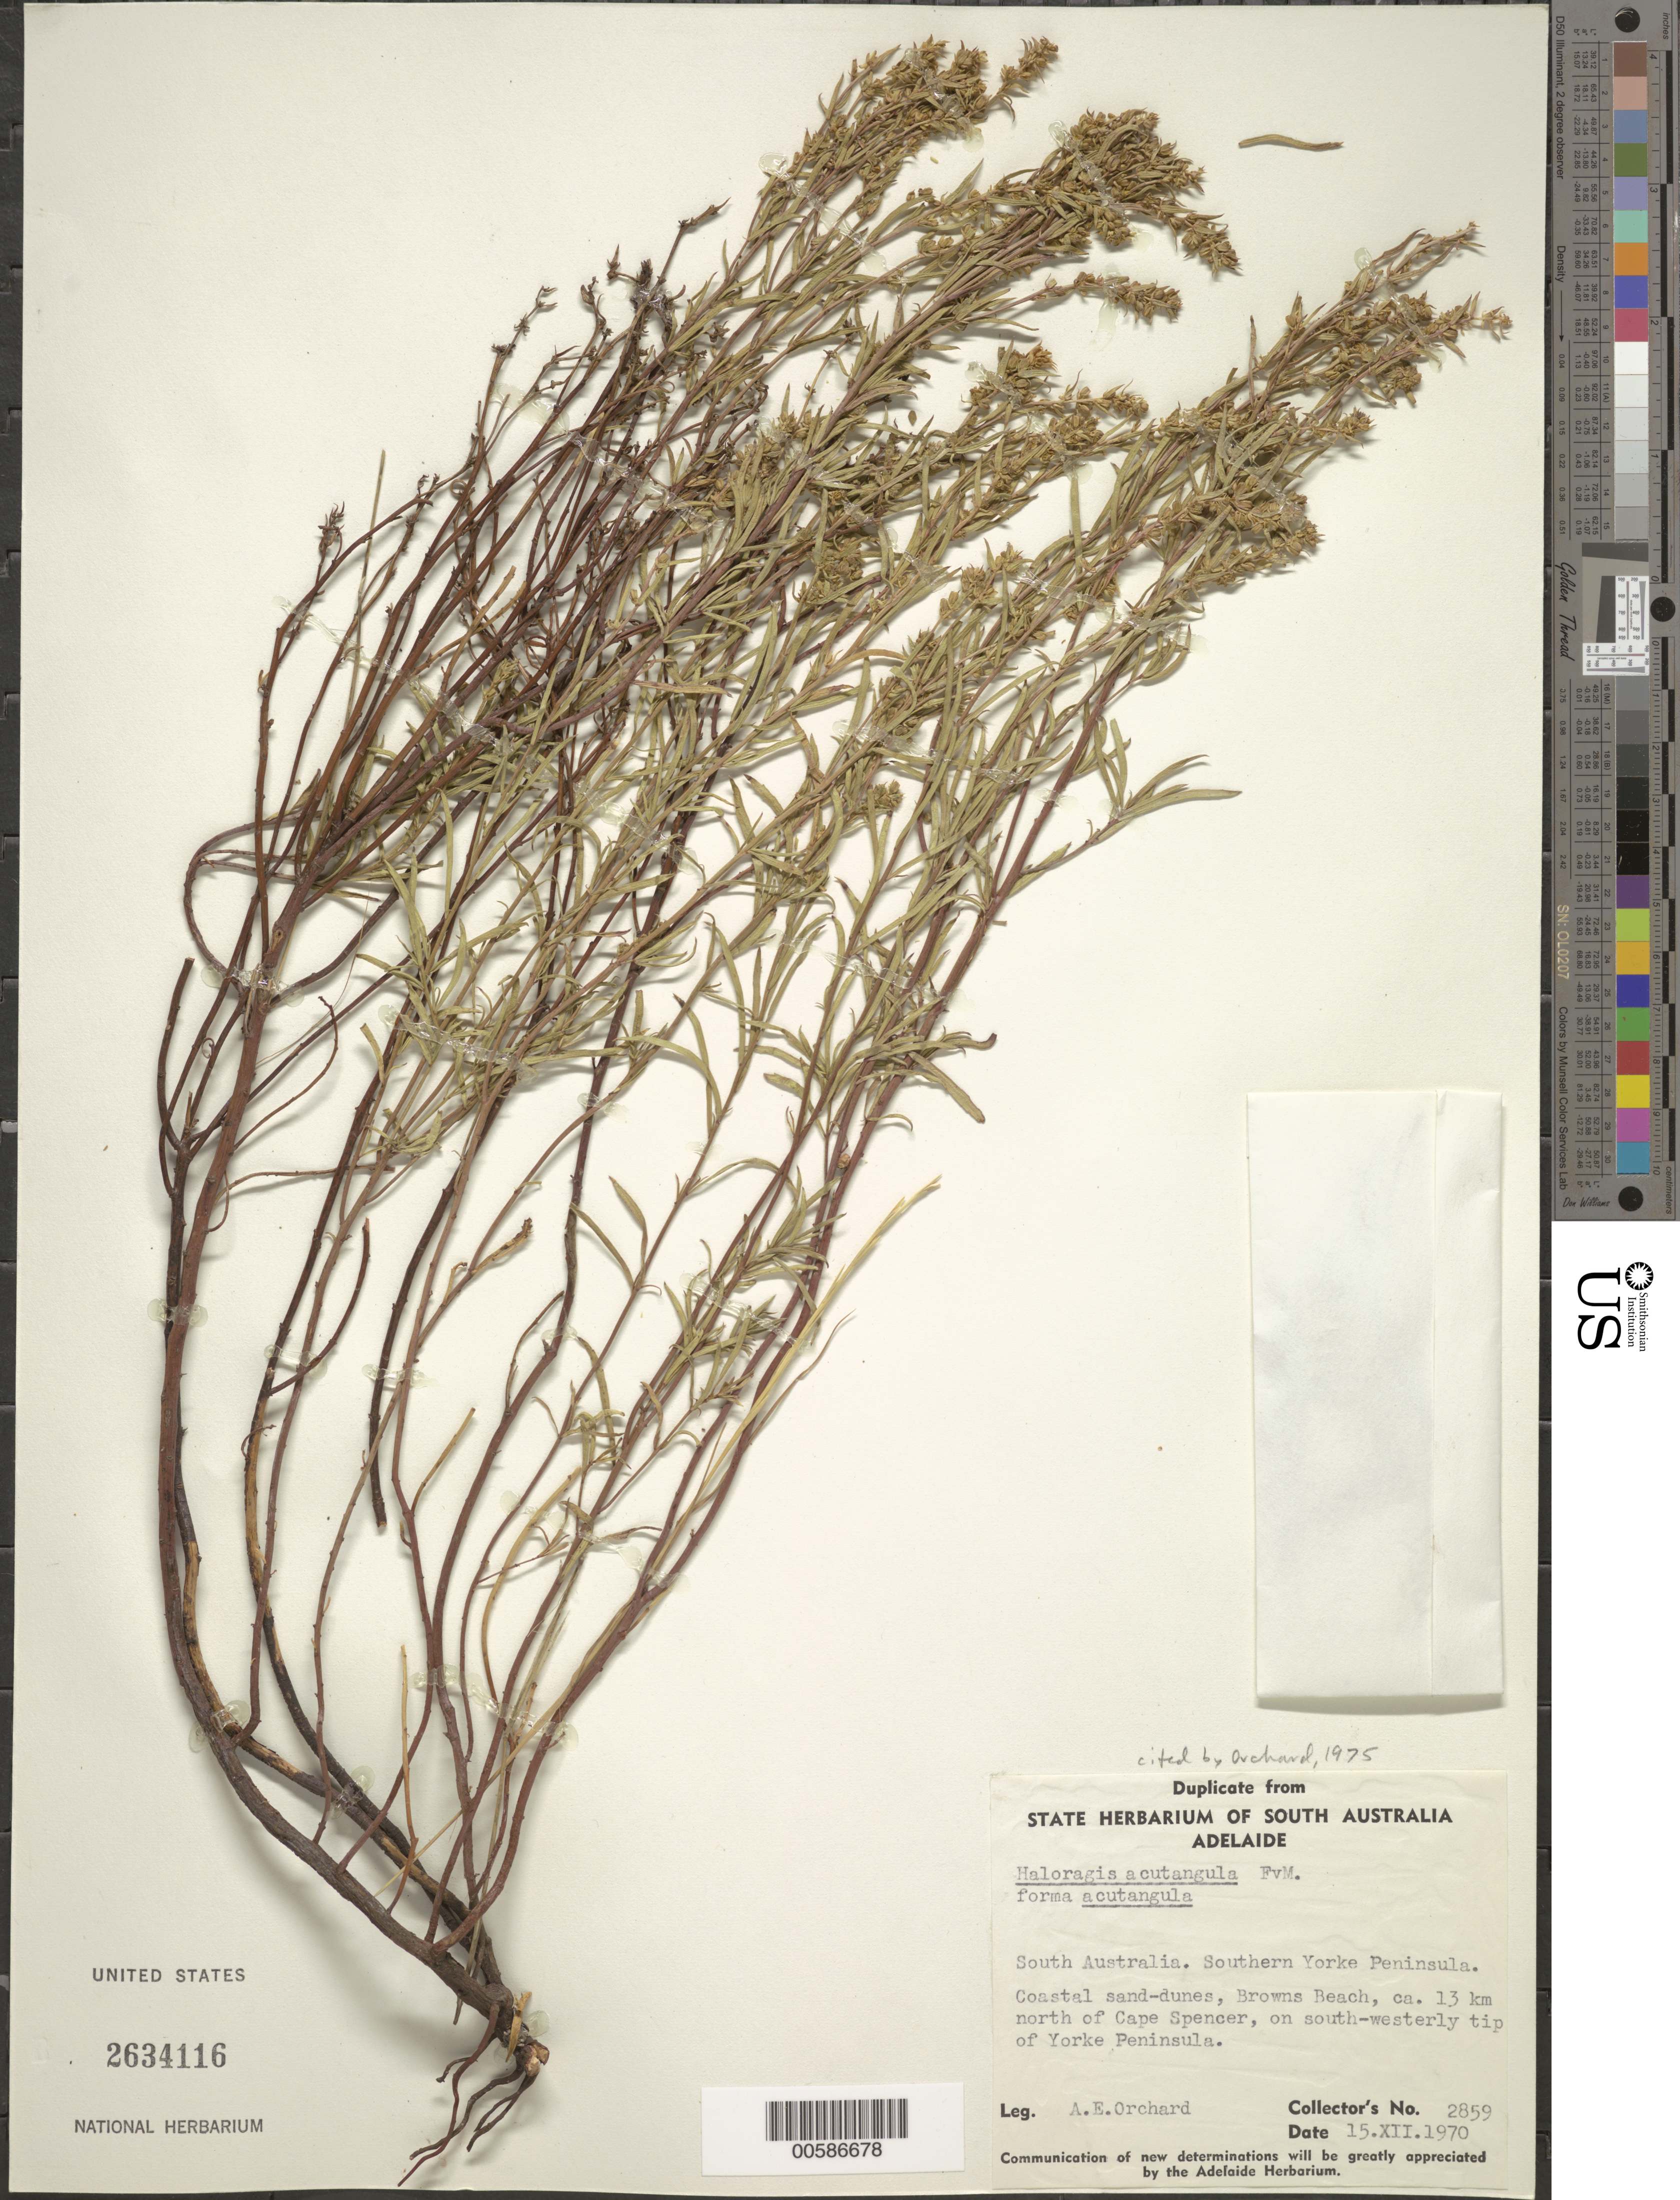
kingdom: Plantae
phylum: Tracheophyta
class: Magnoliopsida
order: Saxifragales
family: Haloragaceae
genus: Haloragis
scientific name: Haloragis prostrata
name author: J.R. Forst. & G. Forst.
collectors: A. E. Orchard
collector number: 2859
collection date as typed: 15 Dec 1970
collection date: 1970-12-15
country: Australia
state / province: South Australia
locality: Southern Yorke Peninsula, N of Cape Spencer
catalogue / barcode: US 2634116